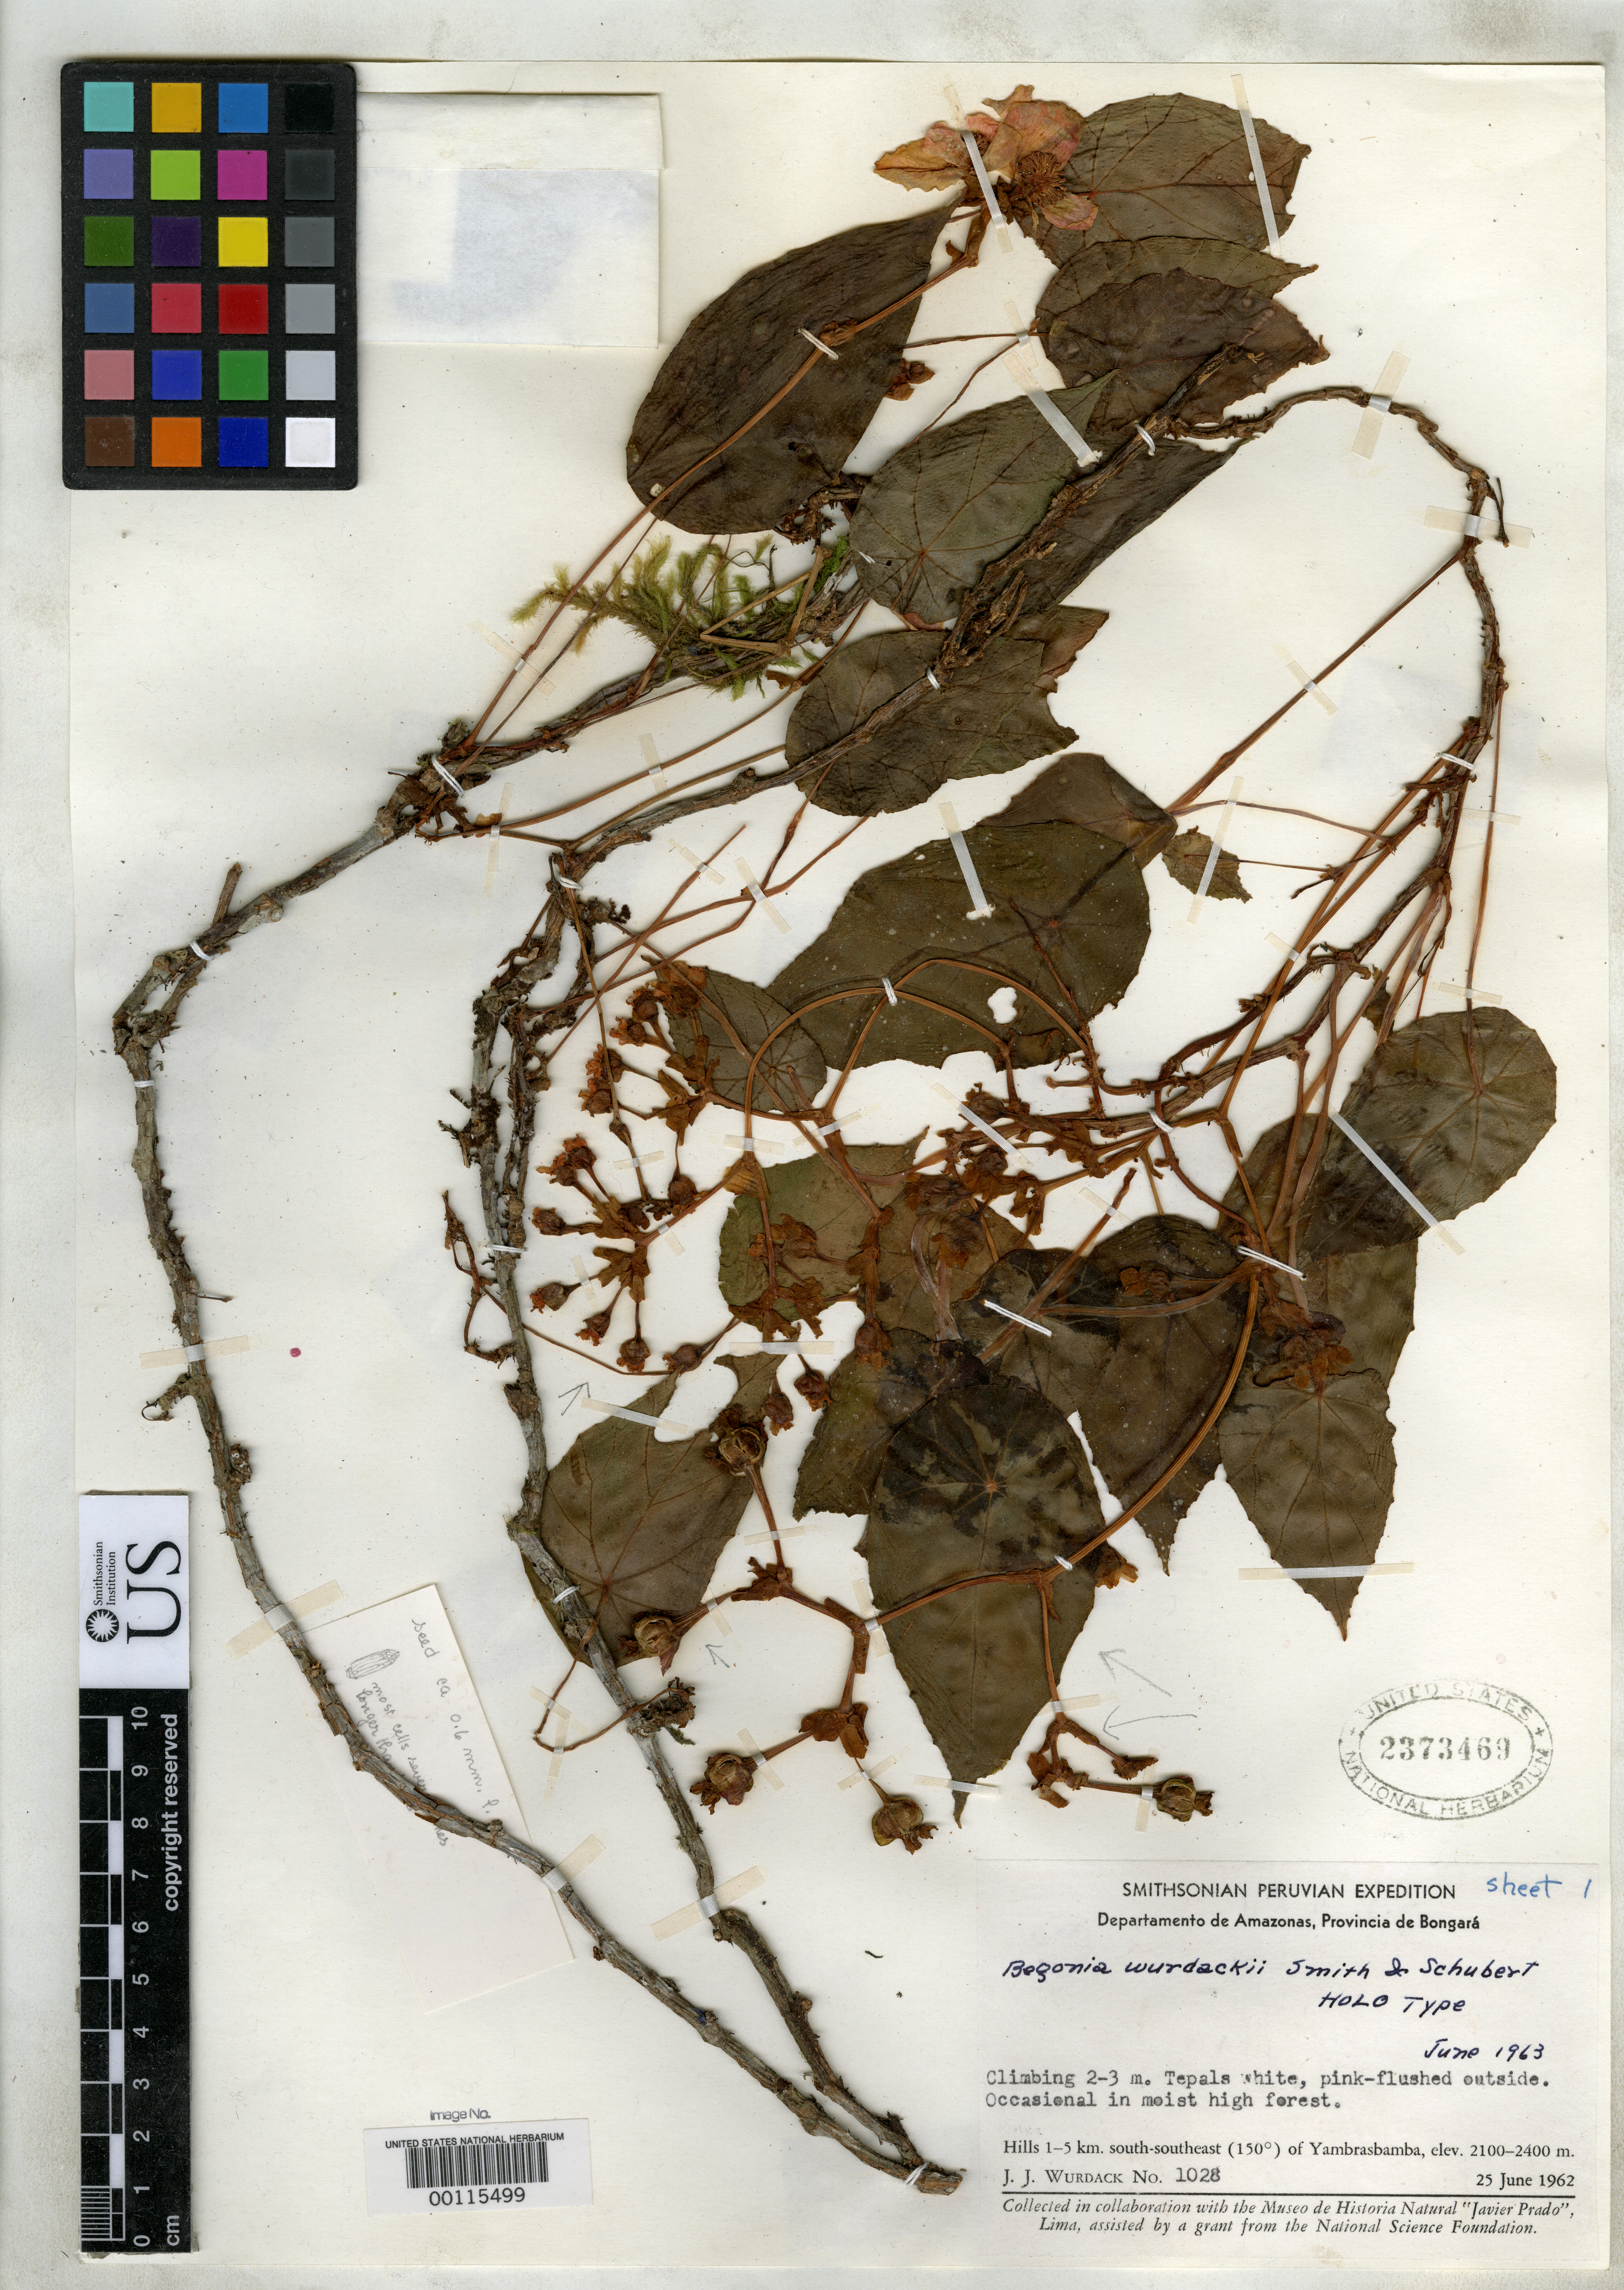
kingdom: Plantae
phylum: Tracheophyta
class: Magnoliopsida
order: Cucurbitales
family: Begoniaceae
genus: Begonia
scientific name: Begonia wurdackii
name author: L.B. Sm. & B.G. Schub.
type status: Holotype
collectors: J. J. Wurdack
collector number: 1028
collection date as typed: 25 Jun 1962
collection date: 1962-06-25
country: Peru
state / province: Amazonas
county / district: Bongará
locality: hills 1 - 5 km SSE of Yambrasbamba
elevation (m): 2100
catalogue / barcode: US 2373469